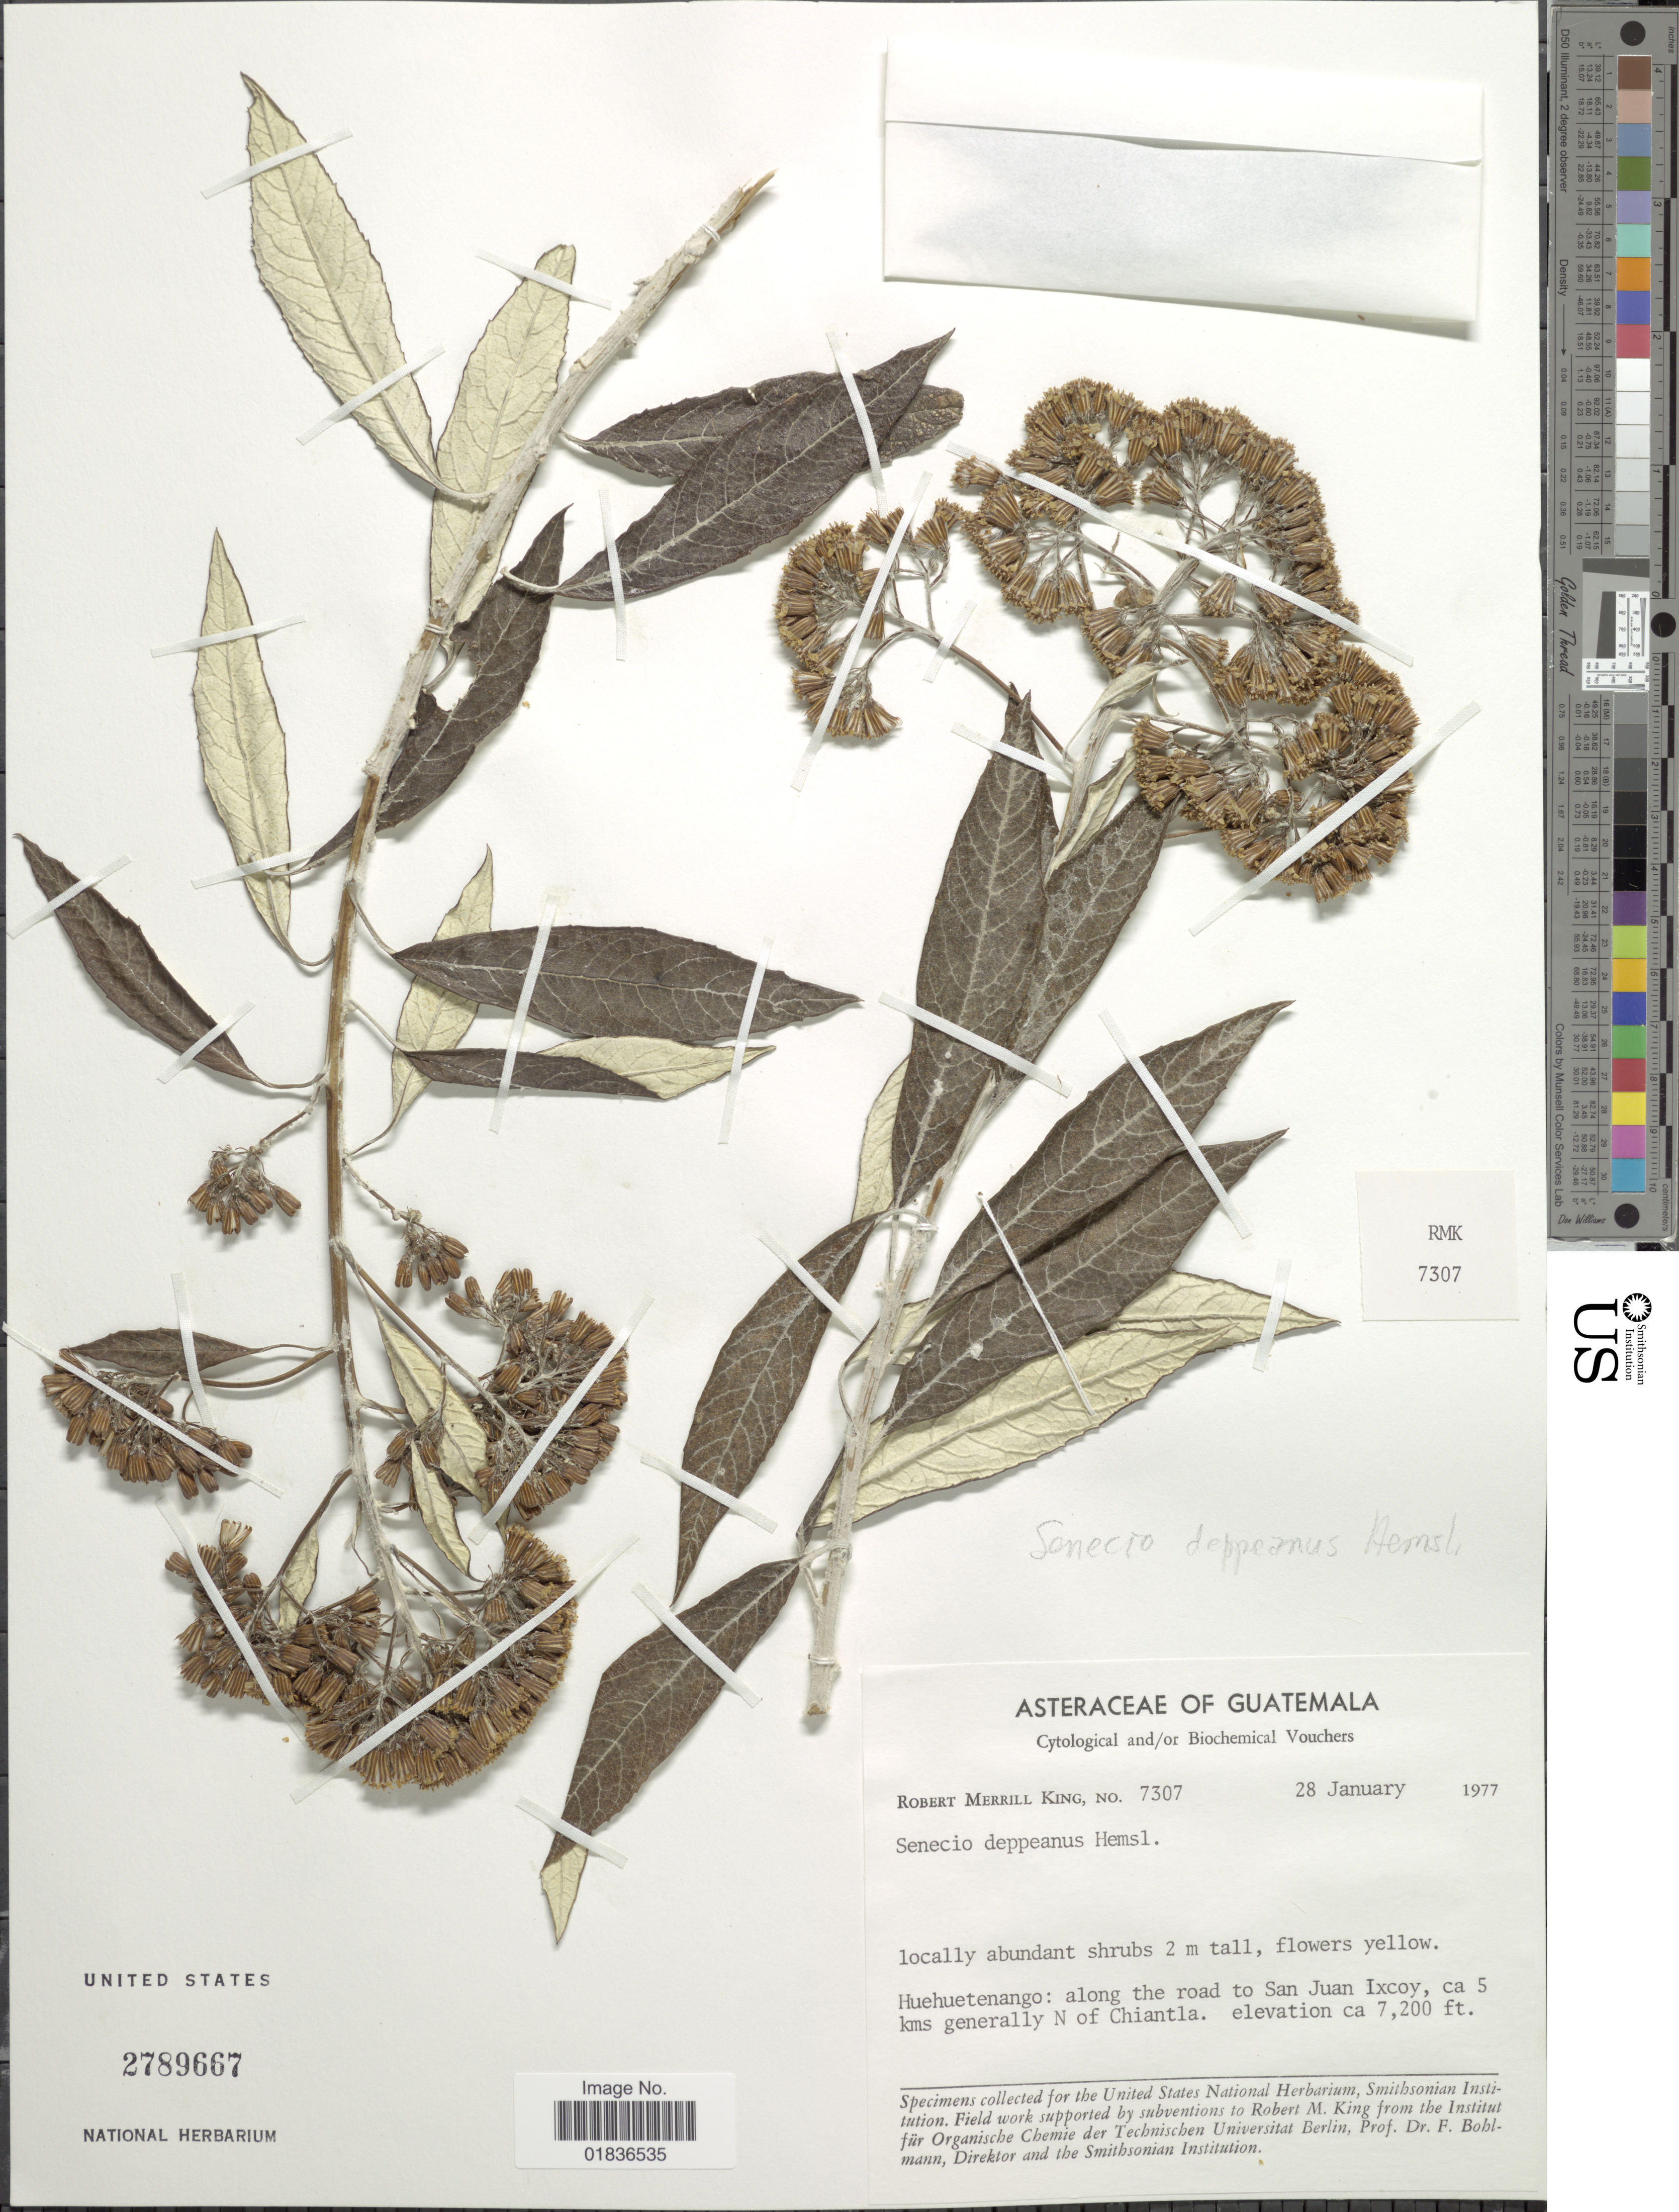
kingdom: Plantae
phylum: Tracheophyta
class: Magnoliopsida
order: Asterales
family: Asteraceae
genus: Senecio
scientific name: Senecio deppeanus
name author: Hemsl.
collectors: R. M. King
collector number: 7307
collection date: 1977-01-28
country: Guatemala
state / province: Huehuetenango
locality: Along the road to San Juan Ixcoy, ca 5 kms generally N of Chiantla.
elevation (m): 2195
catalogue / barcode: US 2789667